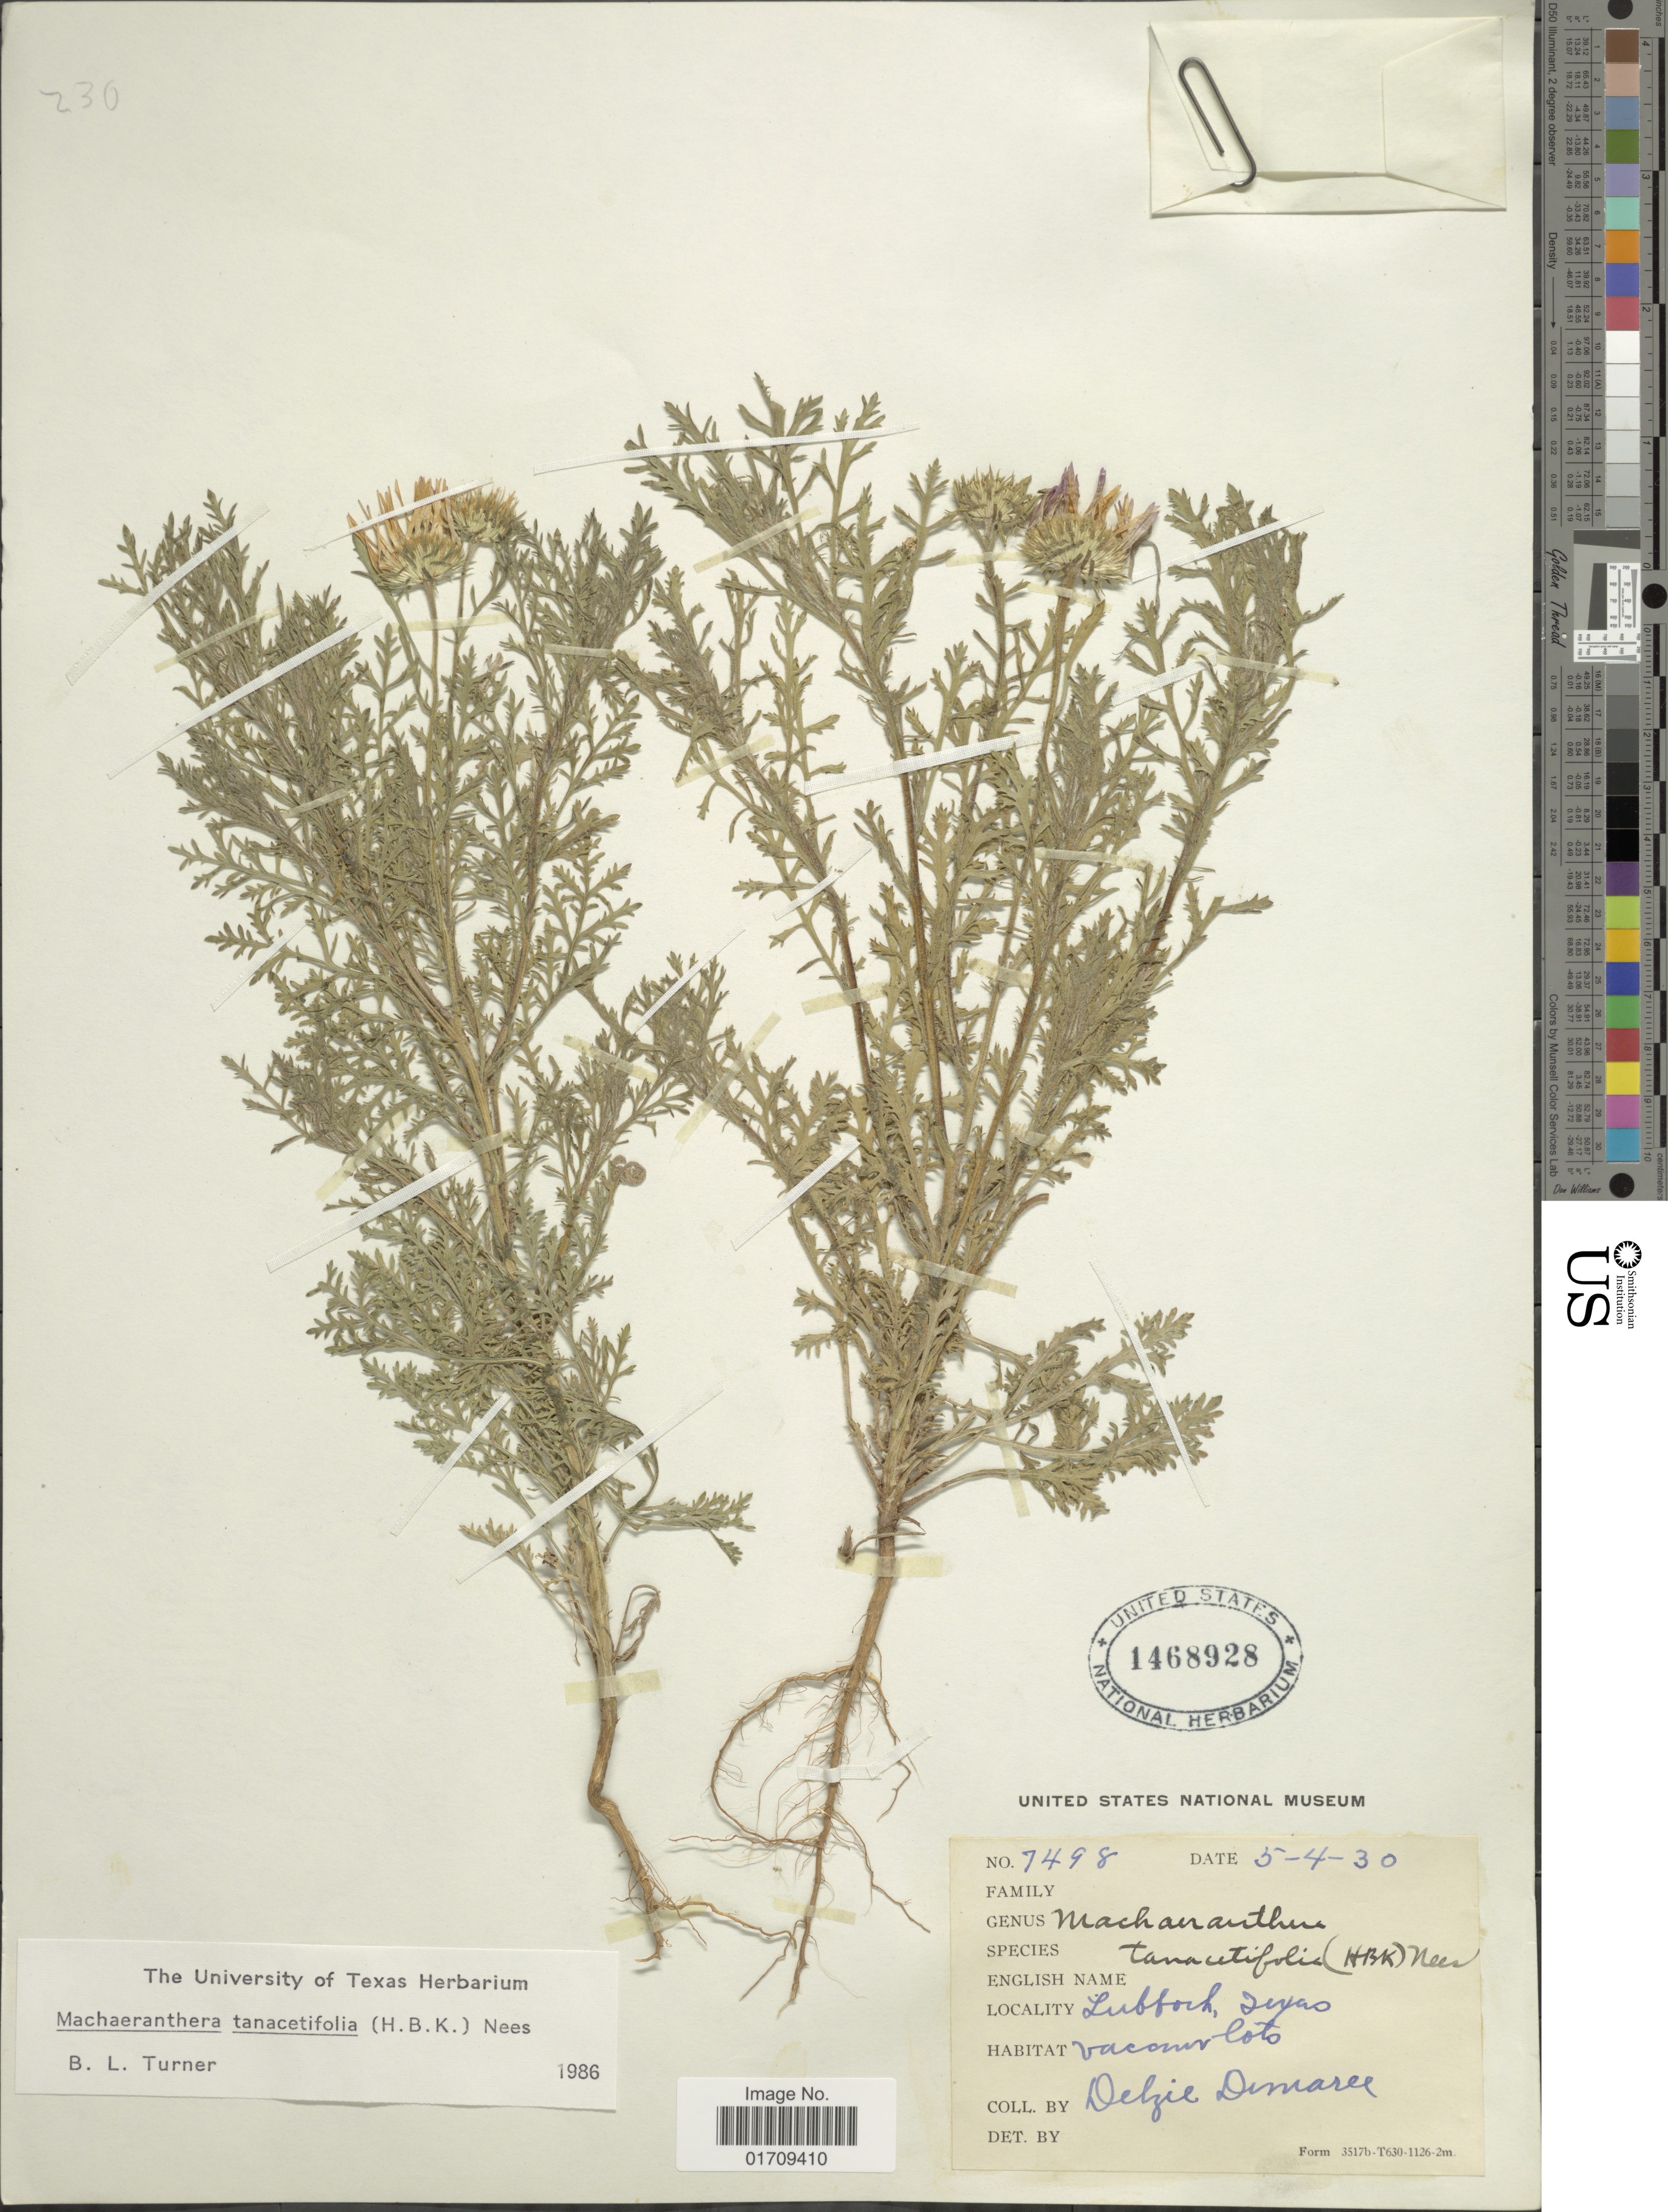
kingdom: Plantae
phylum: Tracheophyta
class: Magnoliopsida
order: Asterales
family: Asteraceae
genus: Machaeranthera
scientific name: Machaeranthera tanacetifolia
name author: (Kunth) Nees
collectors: D. Demaree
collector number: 7498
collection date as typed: Transcribed d/m/y: 4/5/30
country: United States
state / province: Texas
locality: Lubbock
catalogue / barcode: US 1468928